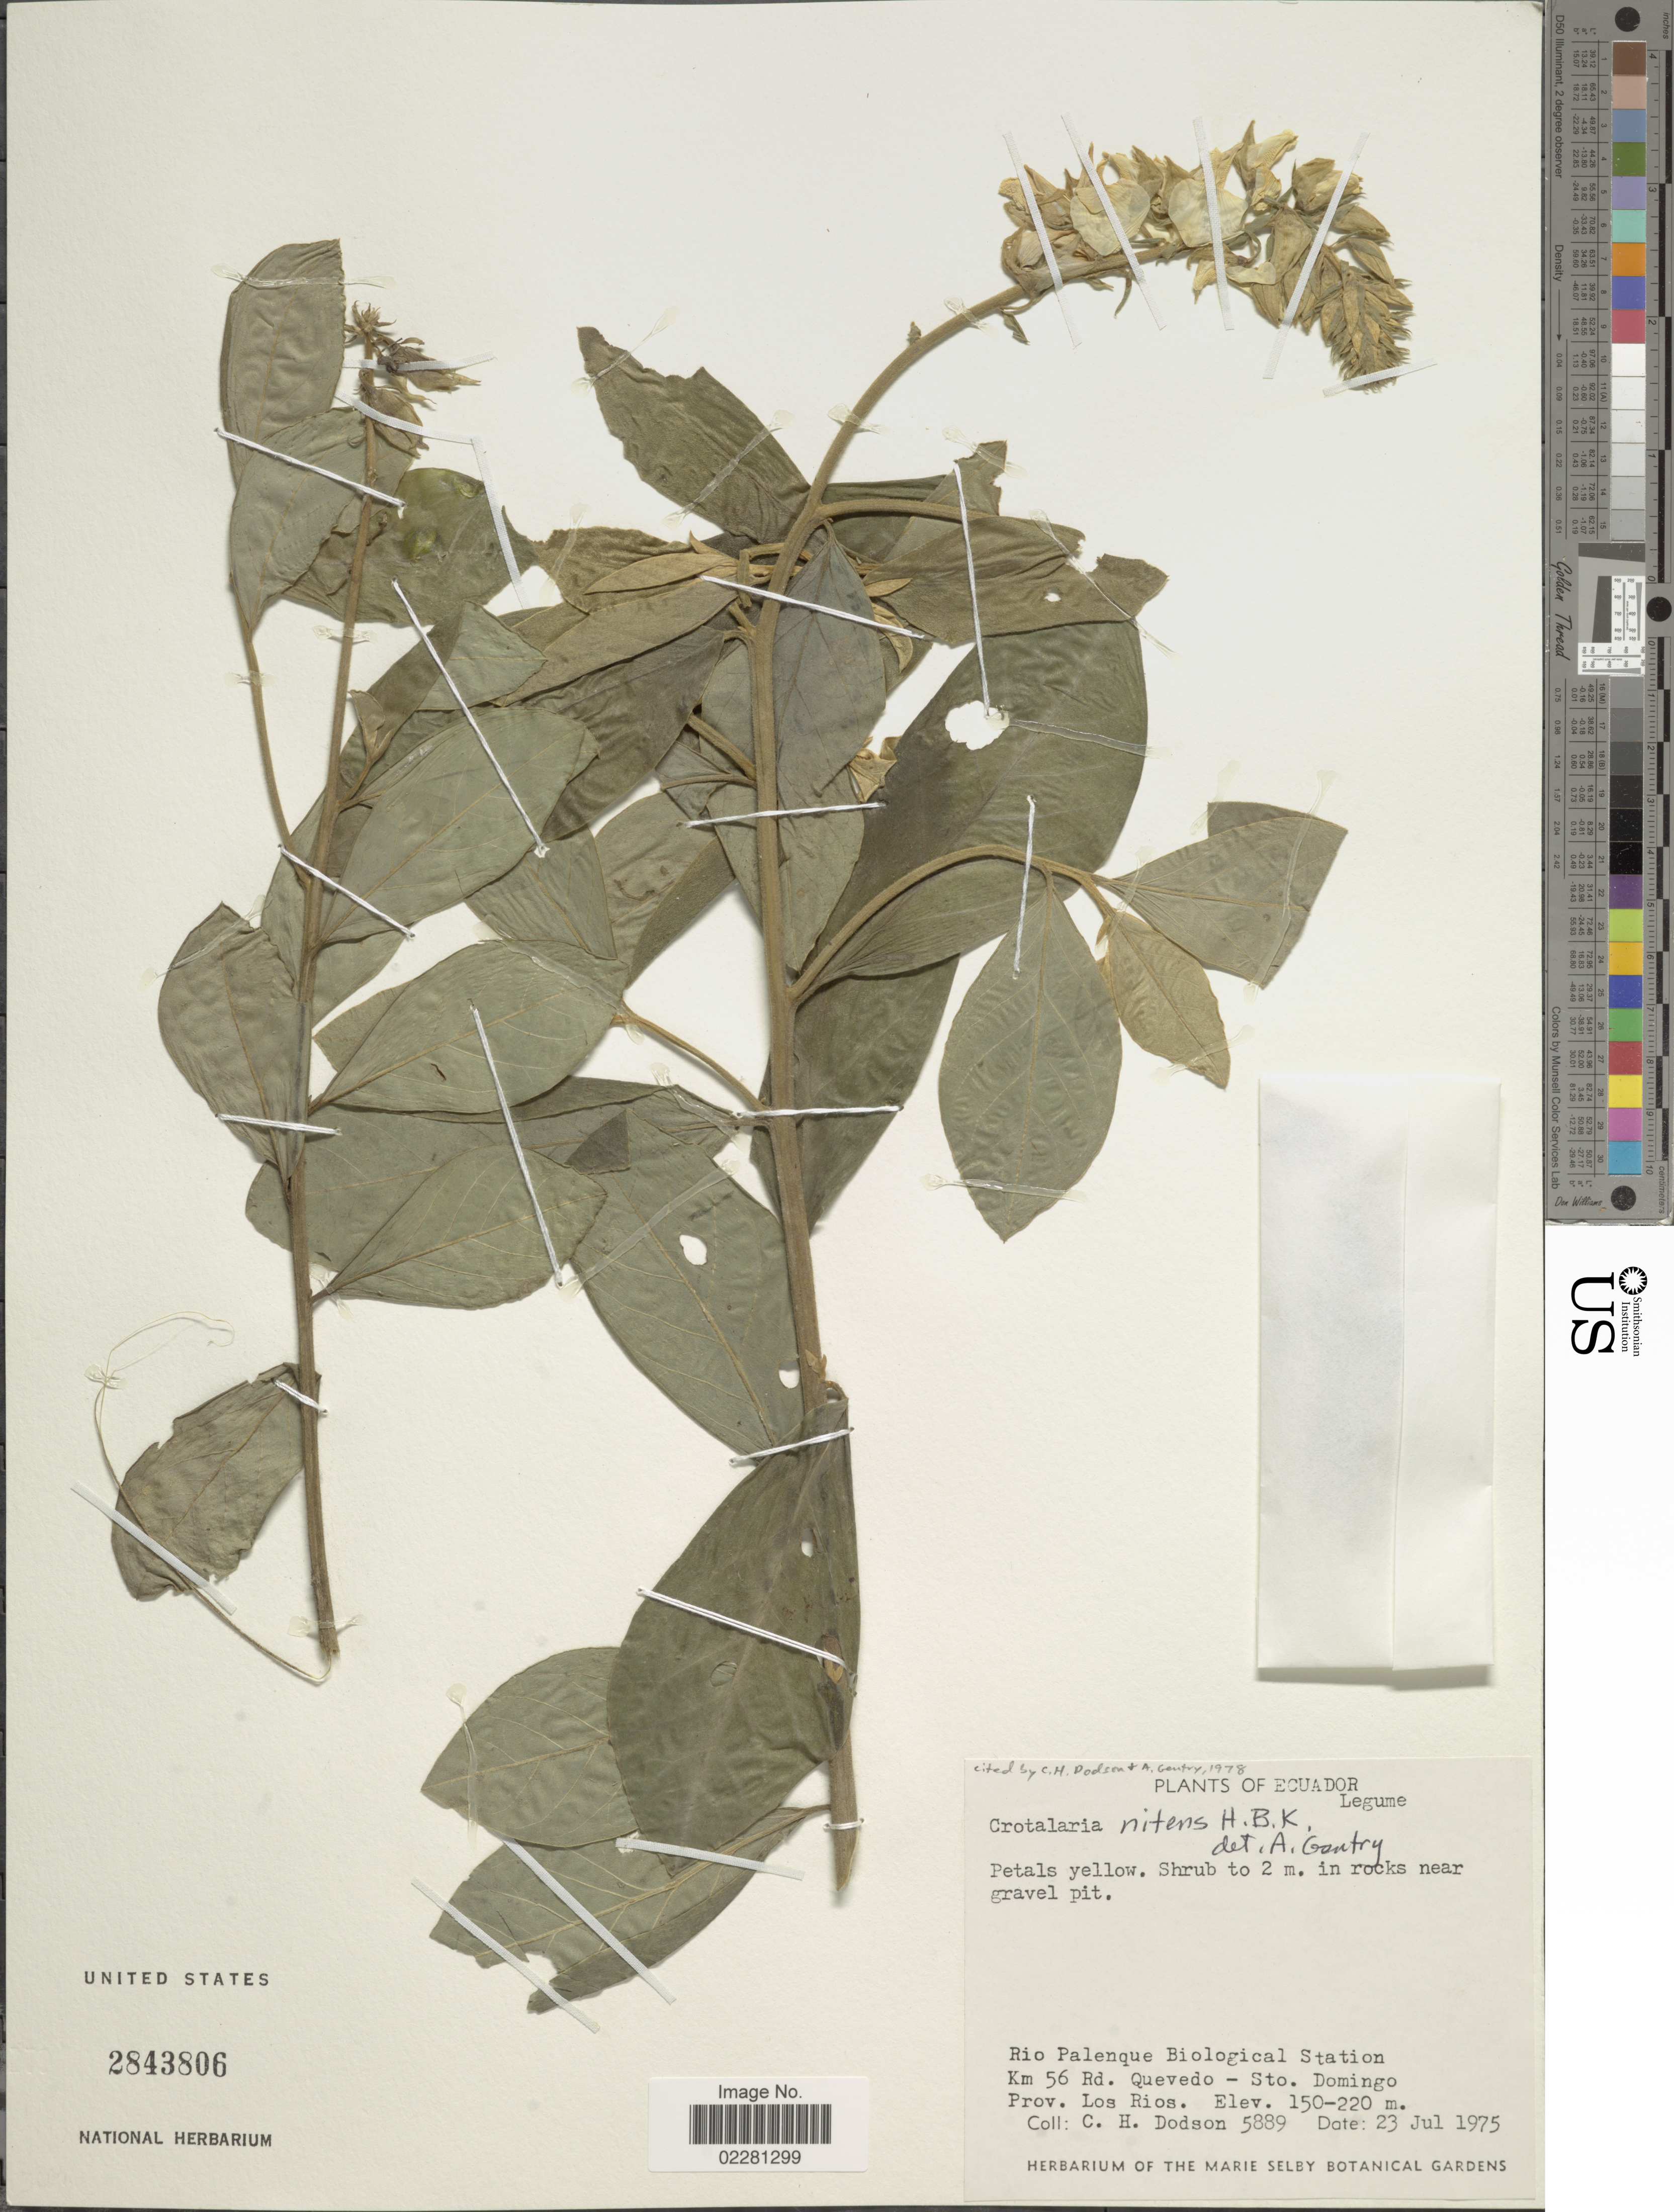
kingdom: Plantae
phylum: Tracheophyta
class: Magnoliopsida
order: Fabales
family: Fabaceae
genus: Crotalaria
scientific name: Crotalaria nitens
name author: Kunth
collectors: C. H. Dodson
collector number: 5889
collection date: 1975-07-23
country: Ecuador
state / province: Los Ríos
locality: Rio Palenque Biological Station Km 56 Rd. Quevedo-Sto. Domingo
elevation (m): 150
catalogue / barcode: US 2843806